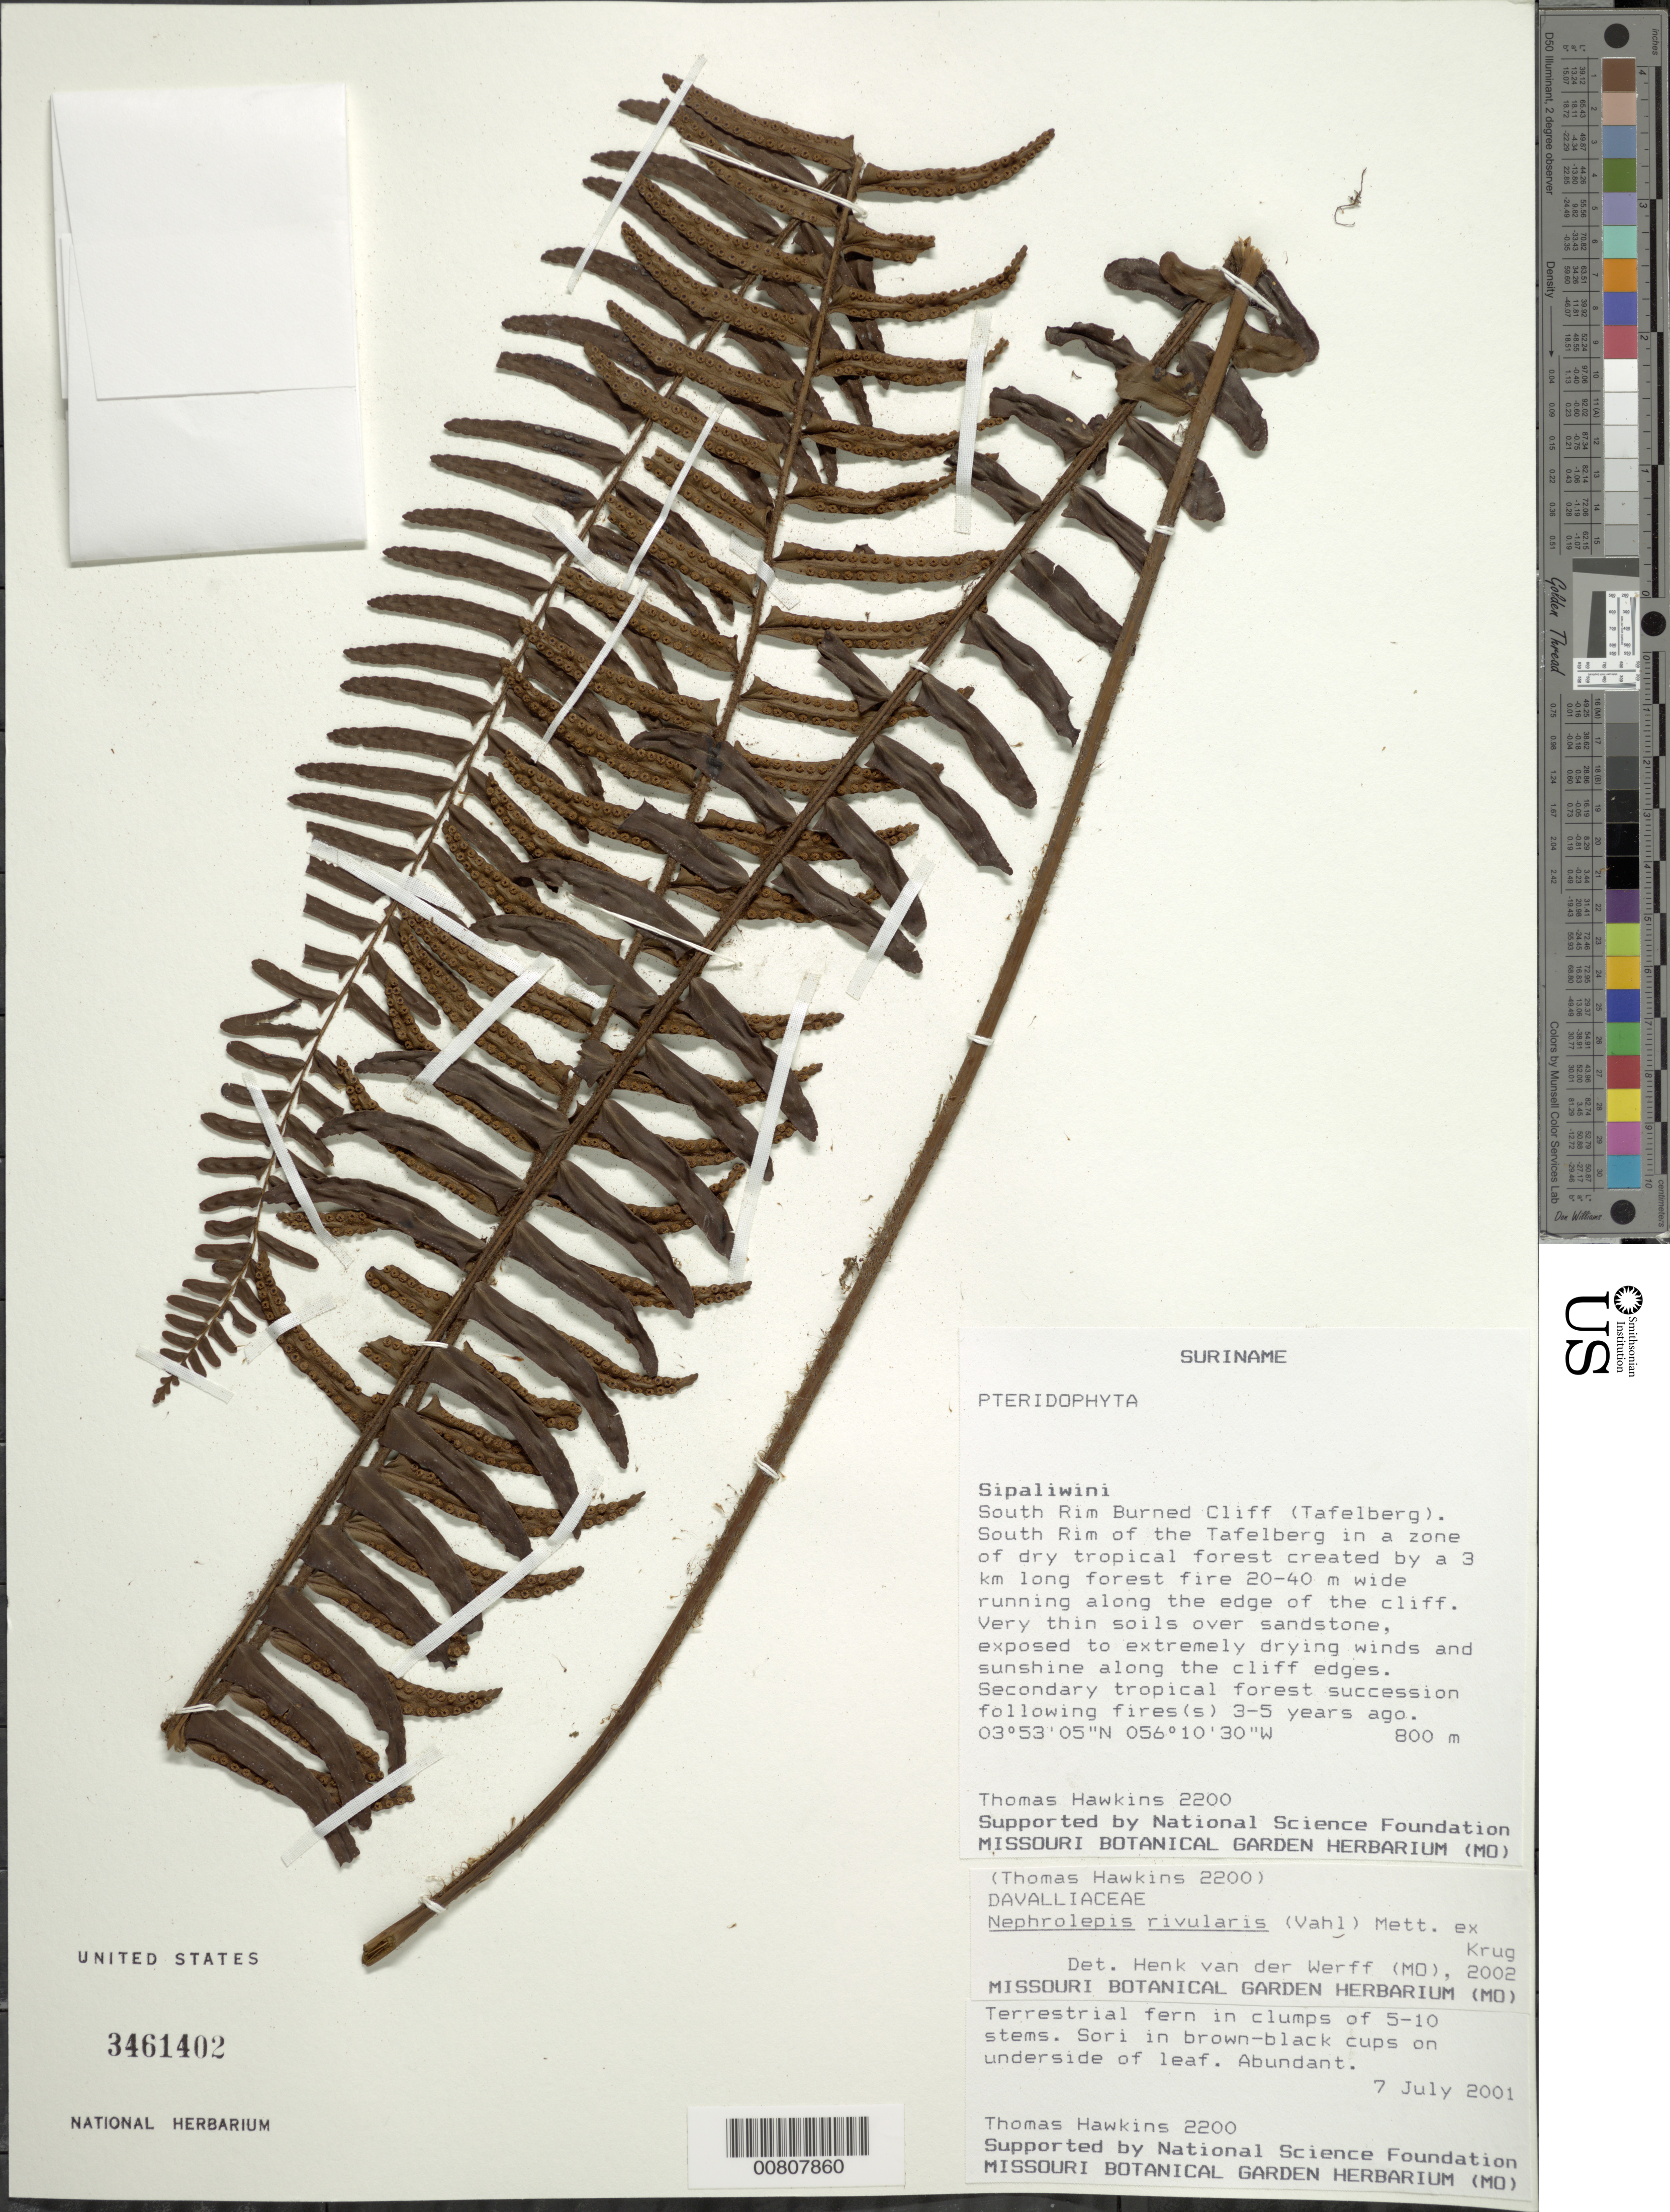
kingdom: Plantae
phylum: Tracheophyta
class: Polypodiopsida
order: Polypodiales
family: Nephrolepidaceae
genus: Nephrolepis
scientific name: Nephrolepis rivularis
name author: (Vahl) Mett. ex Krug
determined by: van der Werff, H., (MO), Missouri Botanical Garden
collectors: T. Hawkins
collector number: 2200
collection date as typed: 7-Jul-01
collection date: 2001-07-07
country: Suriname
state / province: Sipaliwini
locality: Tafelberg (Table Mountain), South Rim Burned Cliff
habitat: Very thin soils over sandstone. Secondary tropical forest succession following fire(s) 3-5 years ago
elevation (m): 800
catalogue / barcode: US 3461402